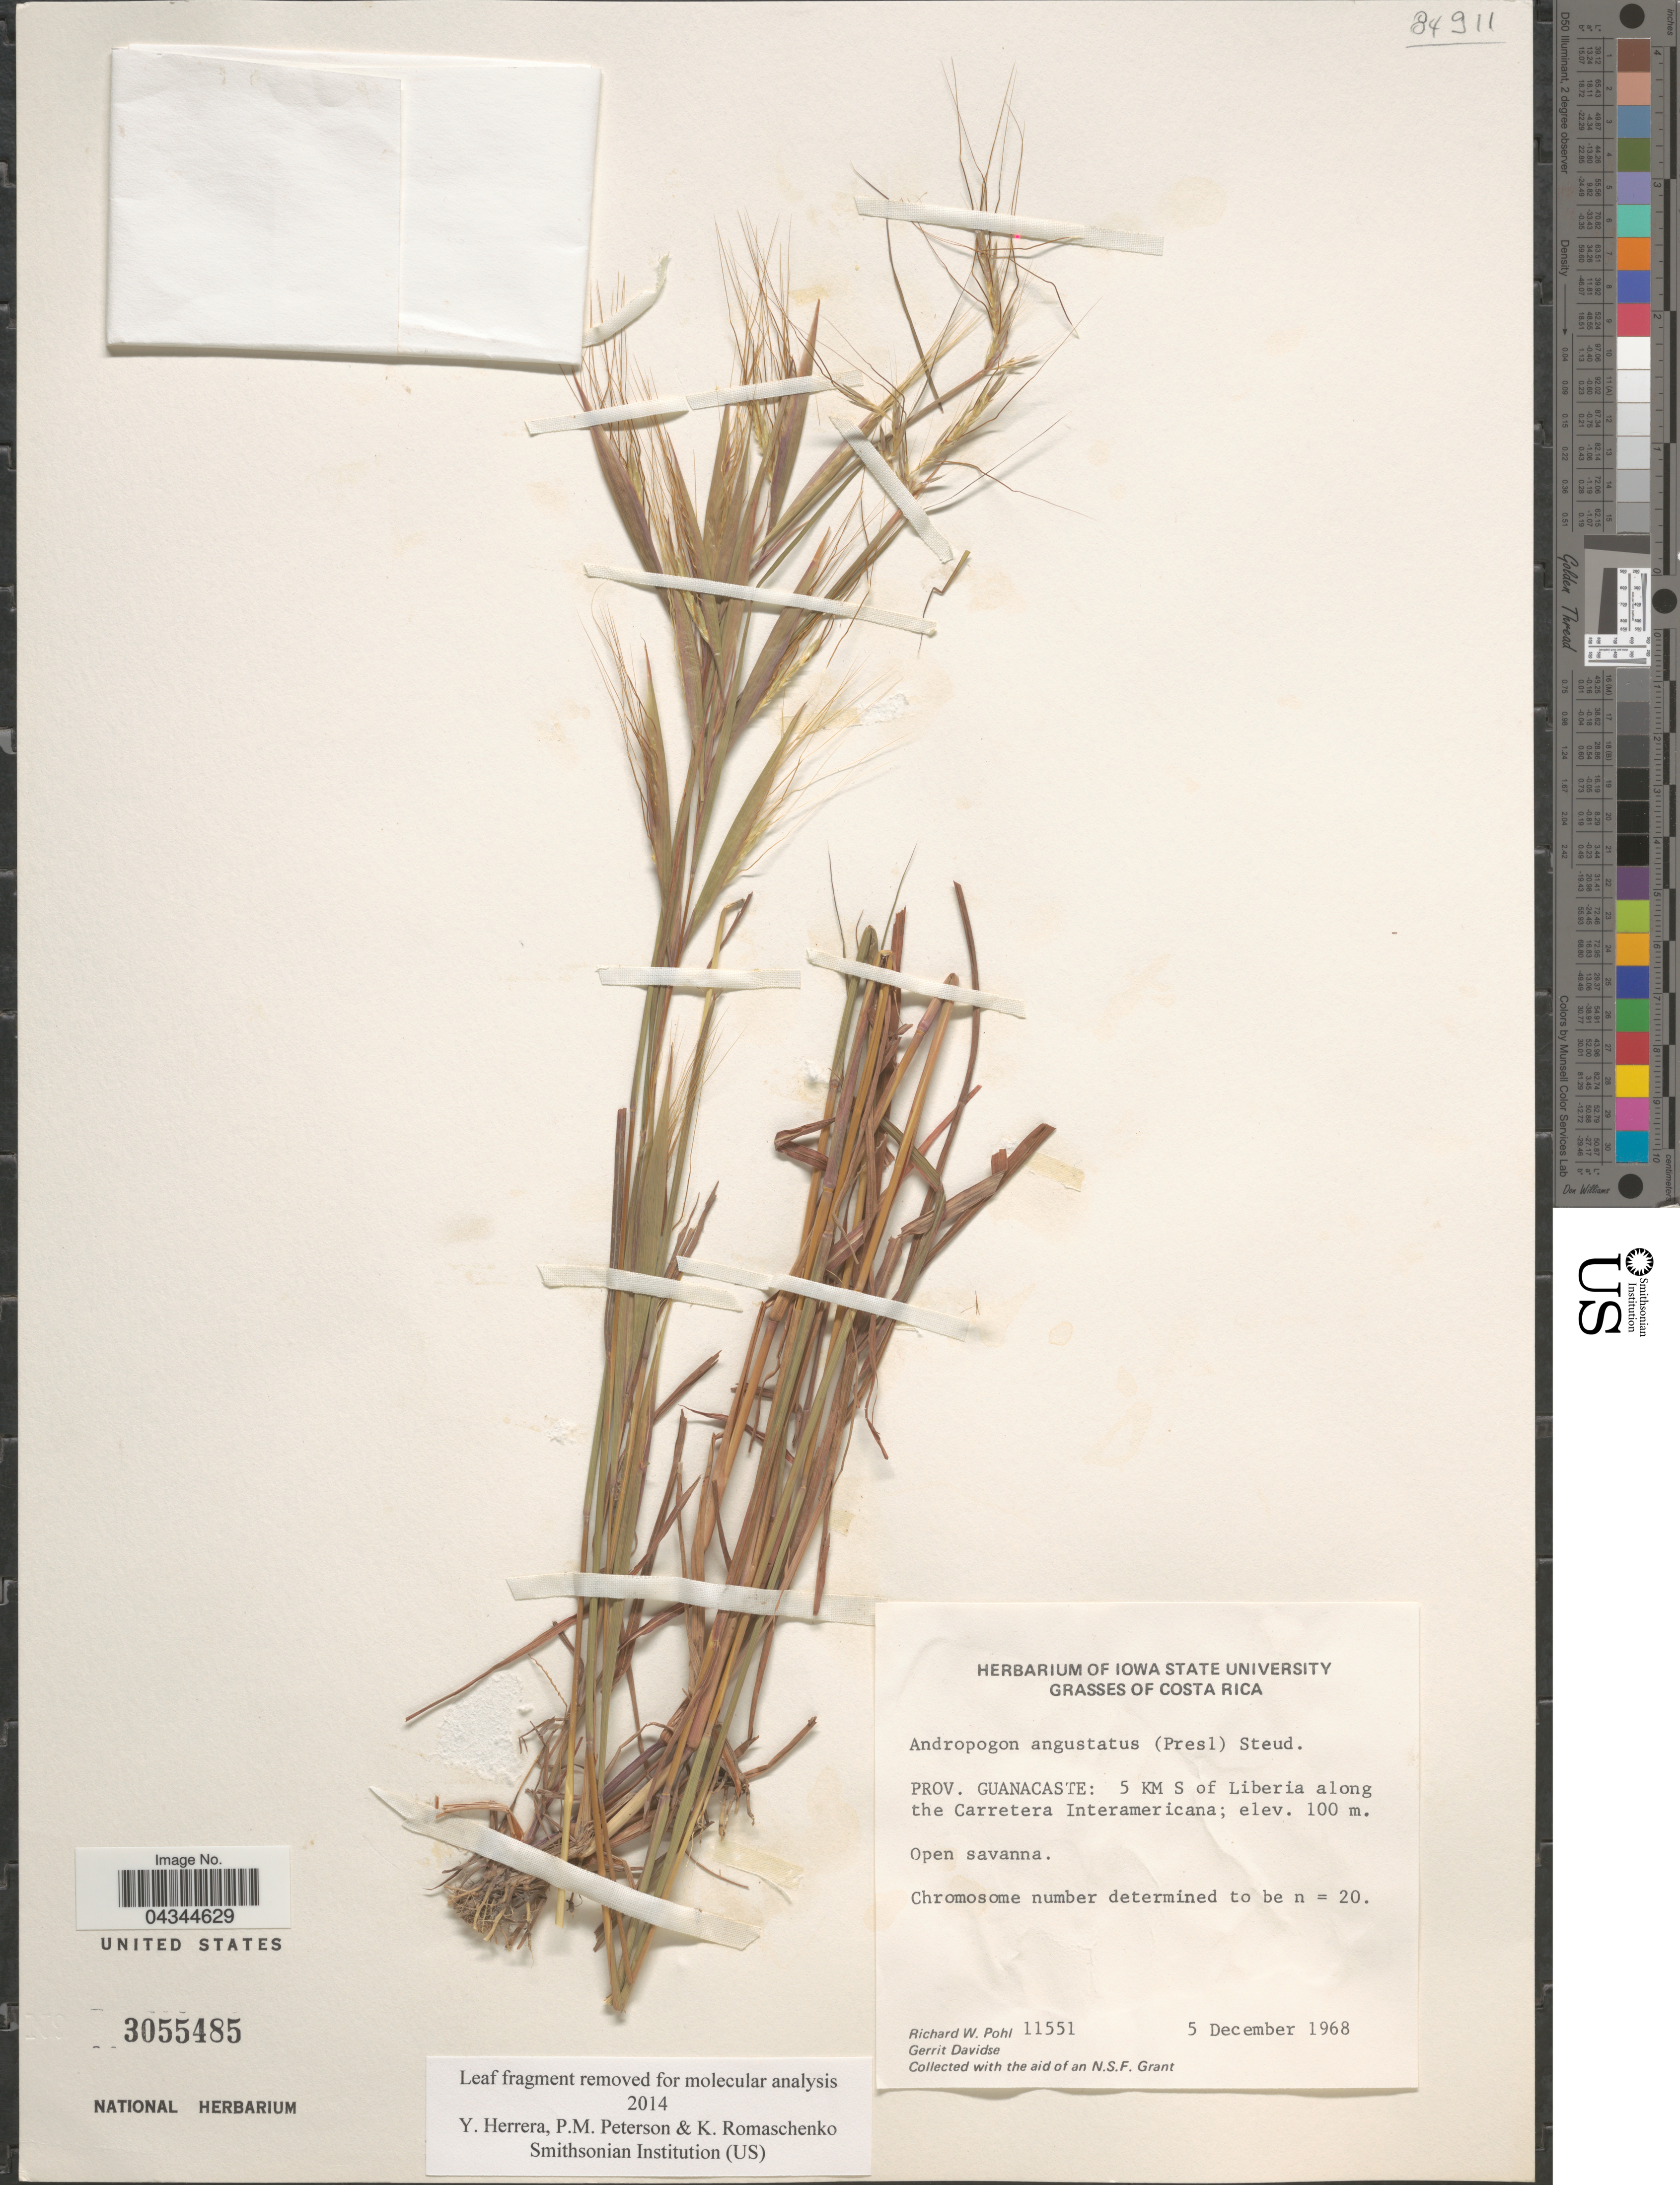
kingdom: Plantae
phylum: Tracheophyta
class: Liliopsida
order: Poales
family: Poaceae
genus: Andropogon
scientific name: Andropogon angustatus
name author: (J. Presl) Steud.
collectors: R. W. Pohl & G. Davidse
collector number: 11551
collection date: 1968-12-05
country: Costa Rica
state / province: Guanacaste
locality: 5 KM S of Liberia along the Carretera Interamericana.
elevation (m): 100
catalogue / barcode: US 3055485